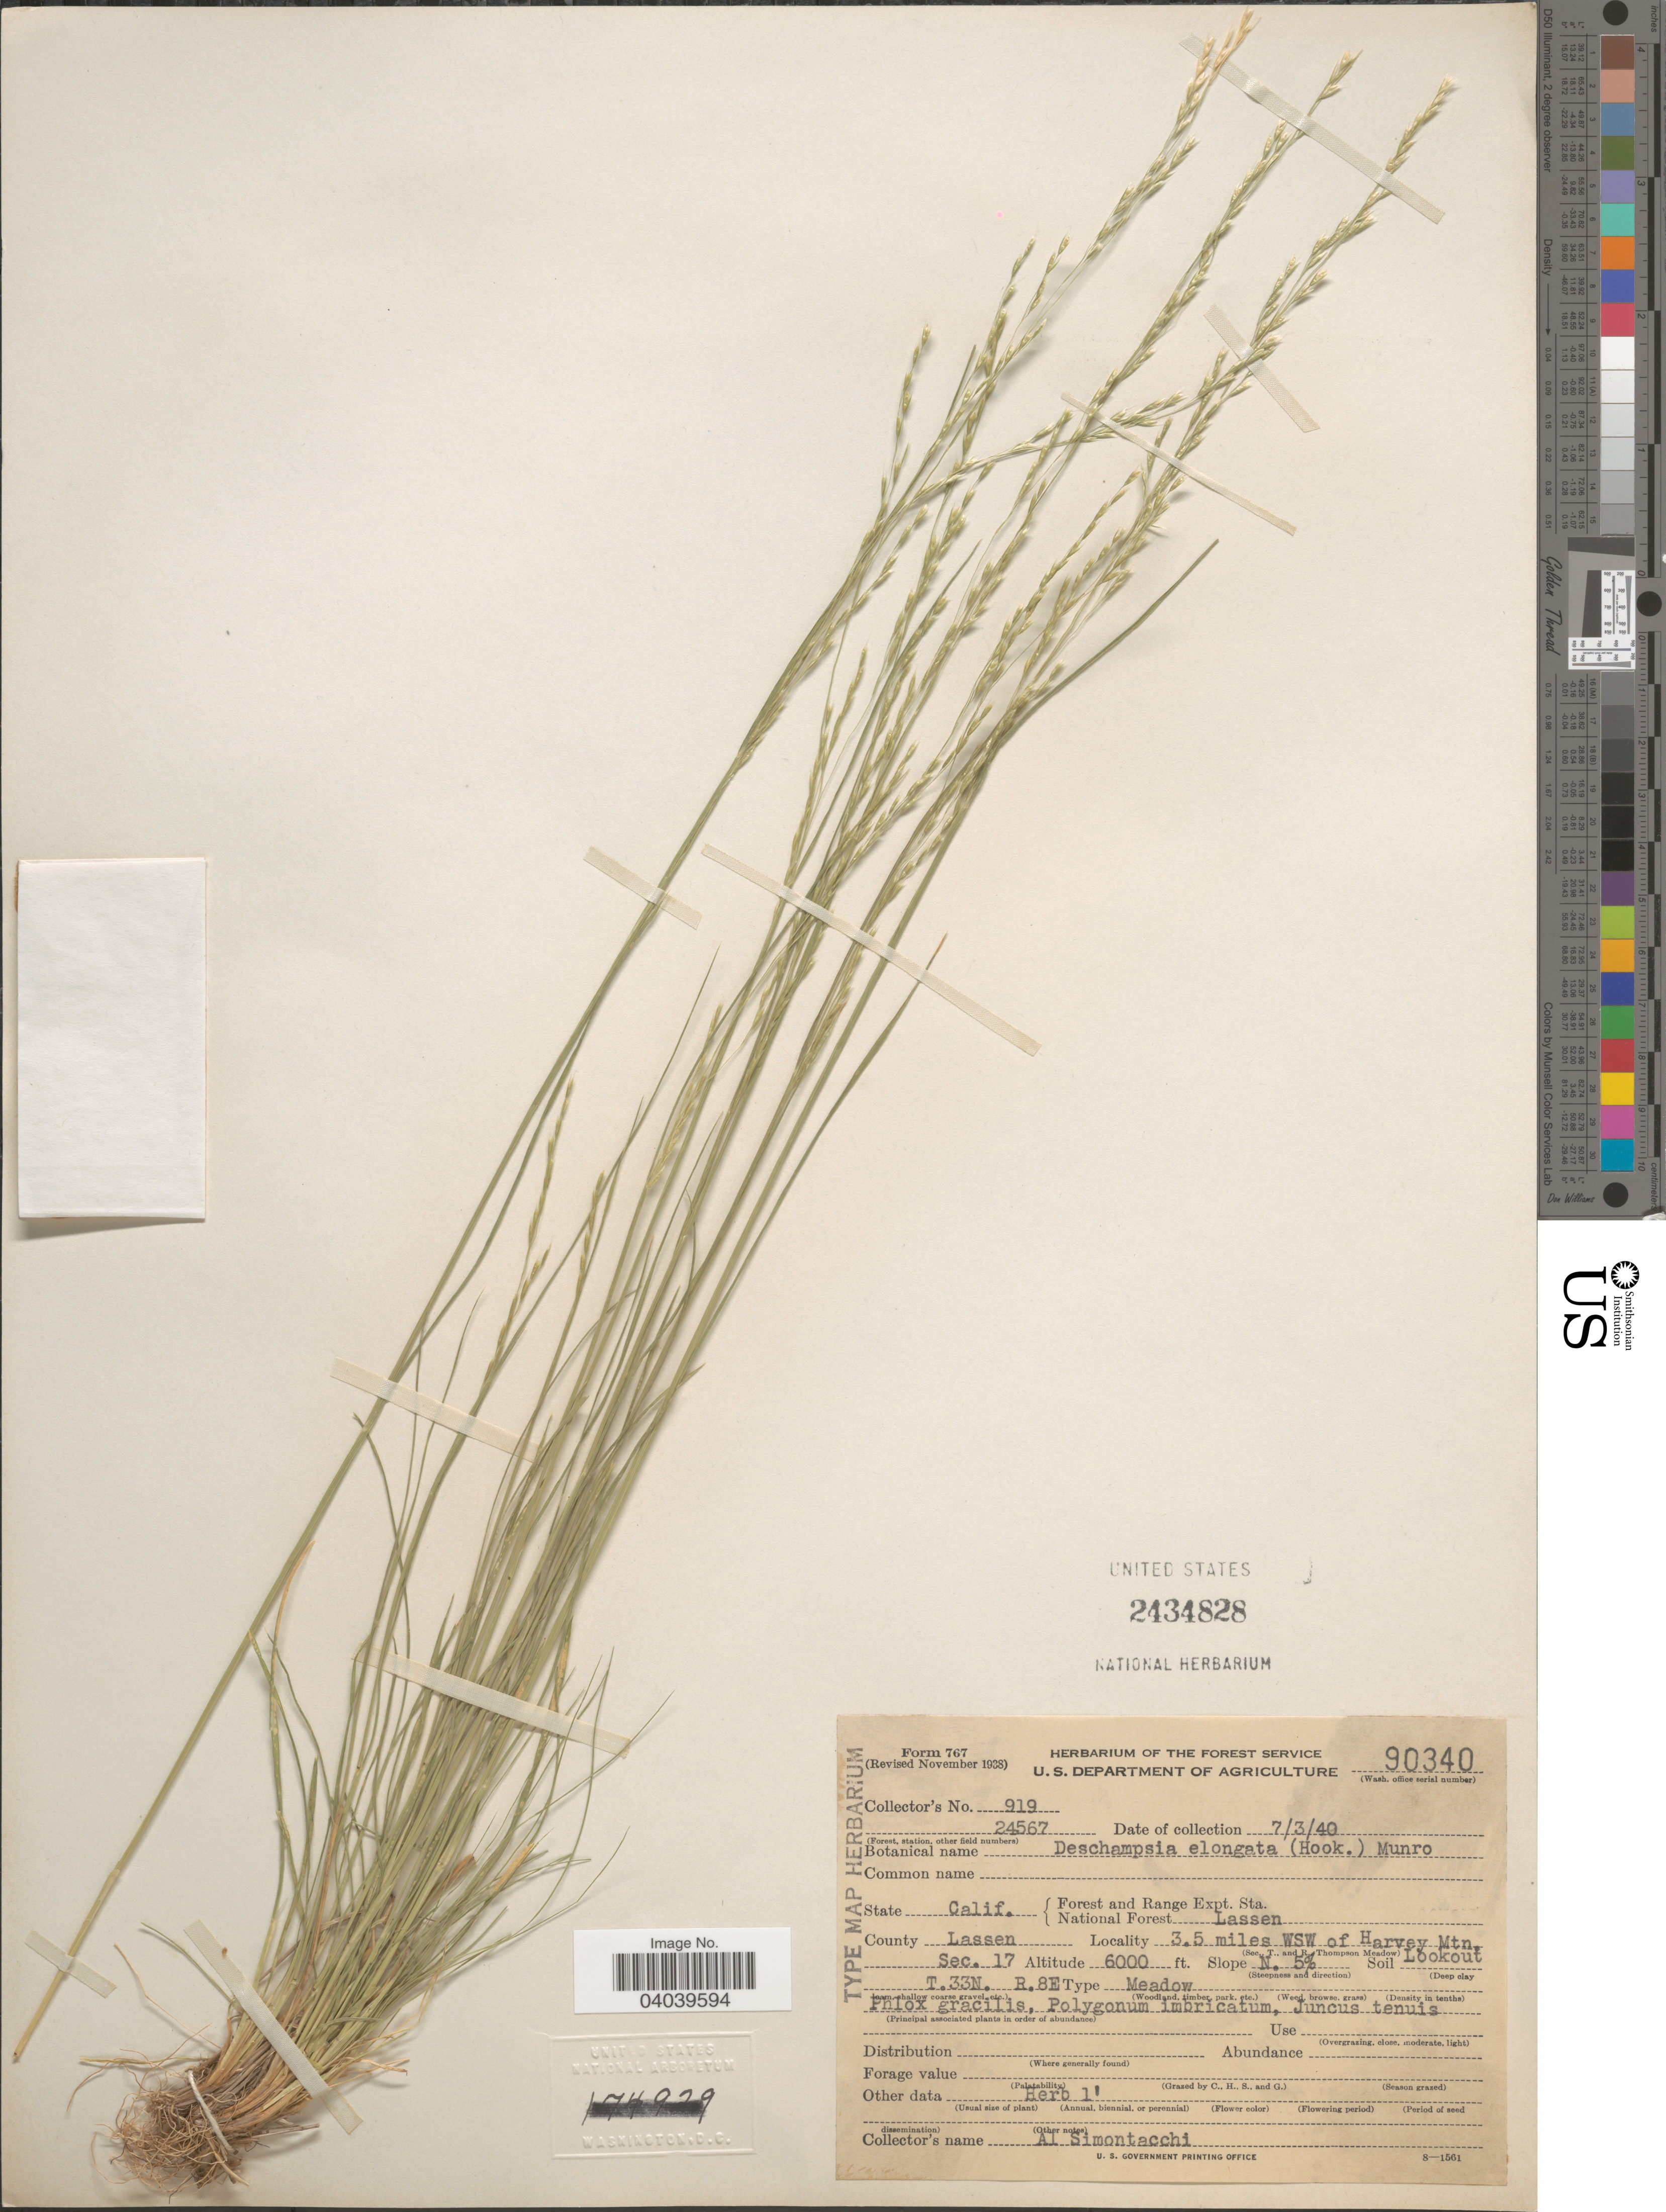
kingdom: Plantae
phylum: Tracheophyta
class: Liliopsida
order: Poales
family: Poaceae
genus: Deschampsia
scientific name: Deschampsia elongata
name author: (Hook.) Munro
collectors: A. Simontacchi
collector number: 919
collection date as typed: Transcribed d/m/y: 3/7/40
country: United States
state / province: California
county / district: Lassen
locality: Forest and Range Expt. Sta. National Forest Lassen. County Lassen. 3.5 miles WSW of Harvey Mtn, Lookout. Sec. 17, T.33N. R.8E.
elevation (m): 1829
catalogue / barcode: US 2434828